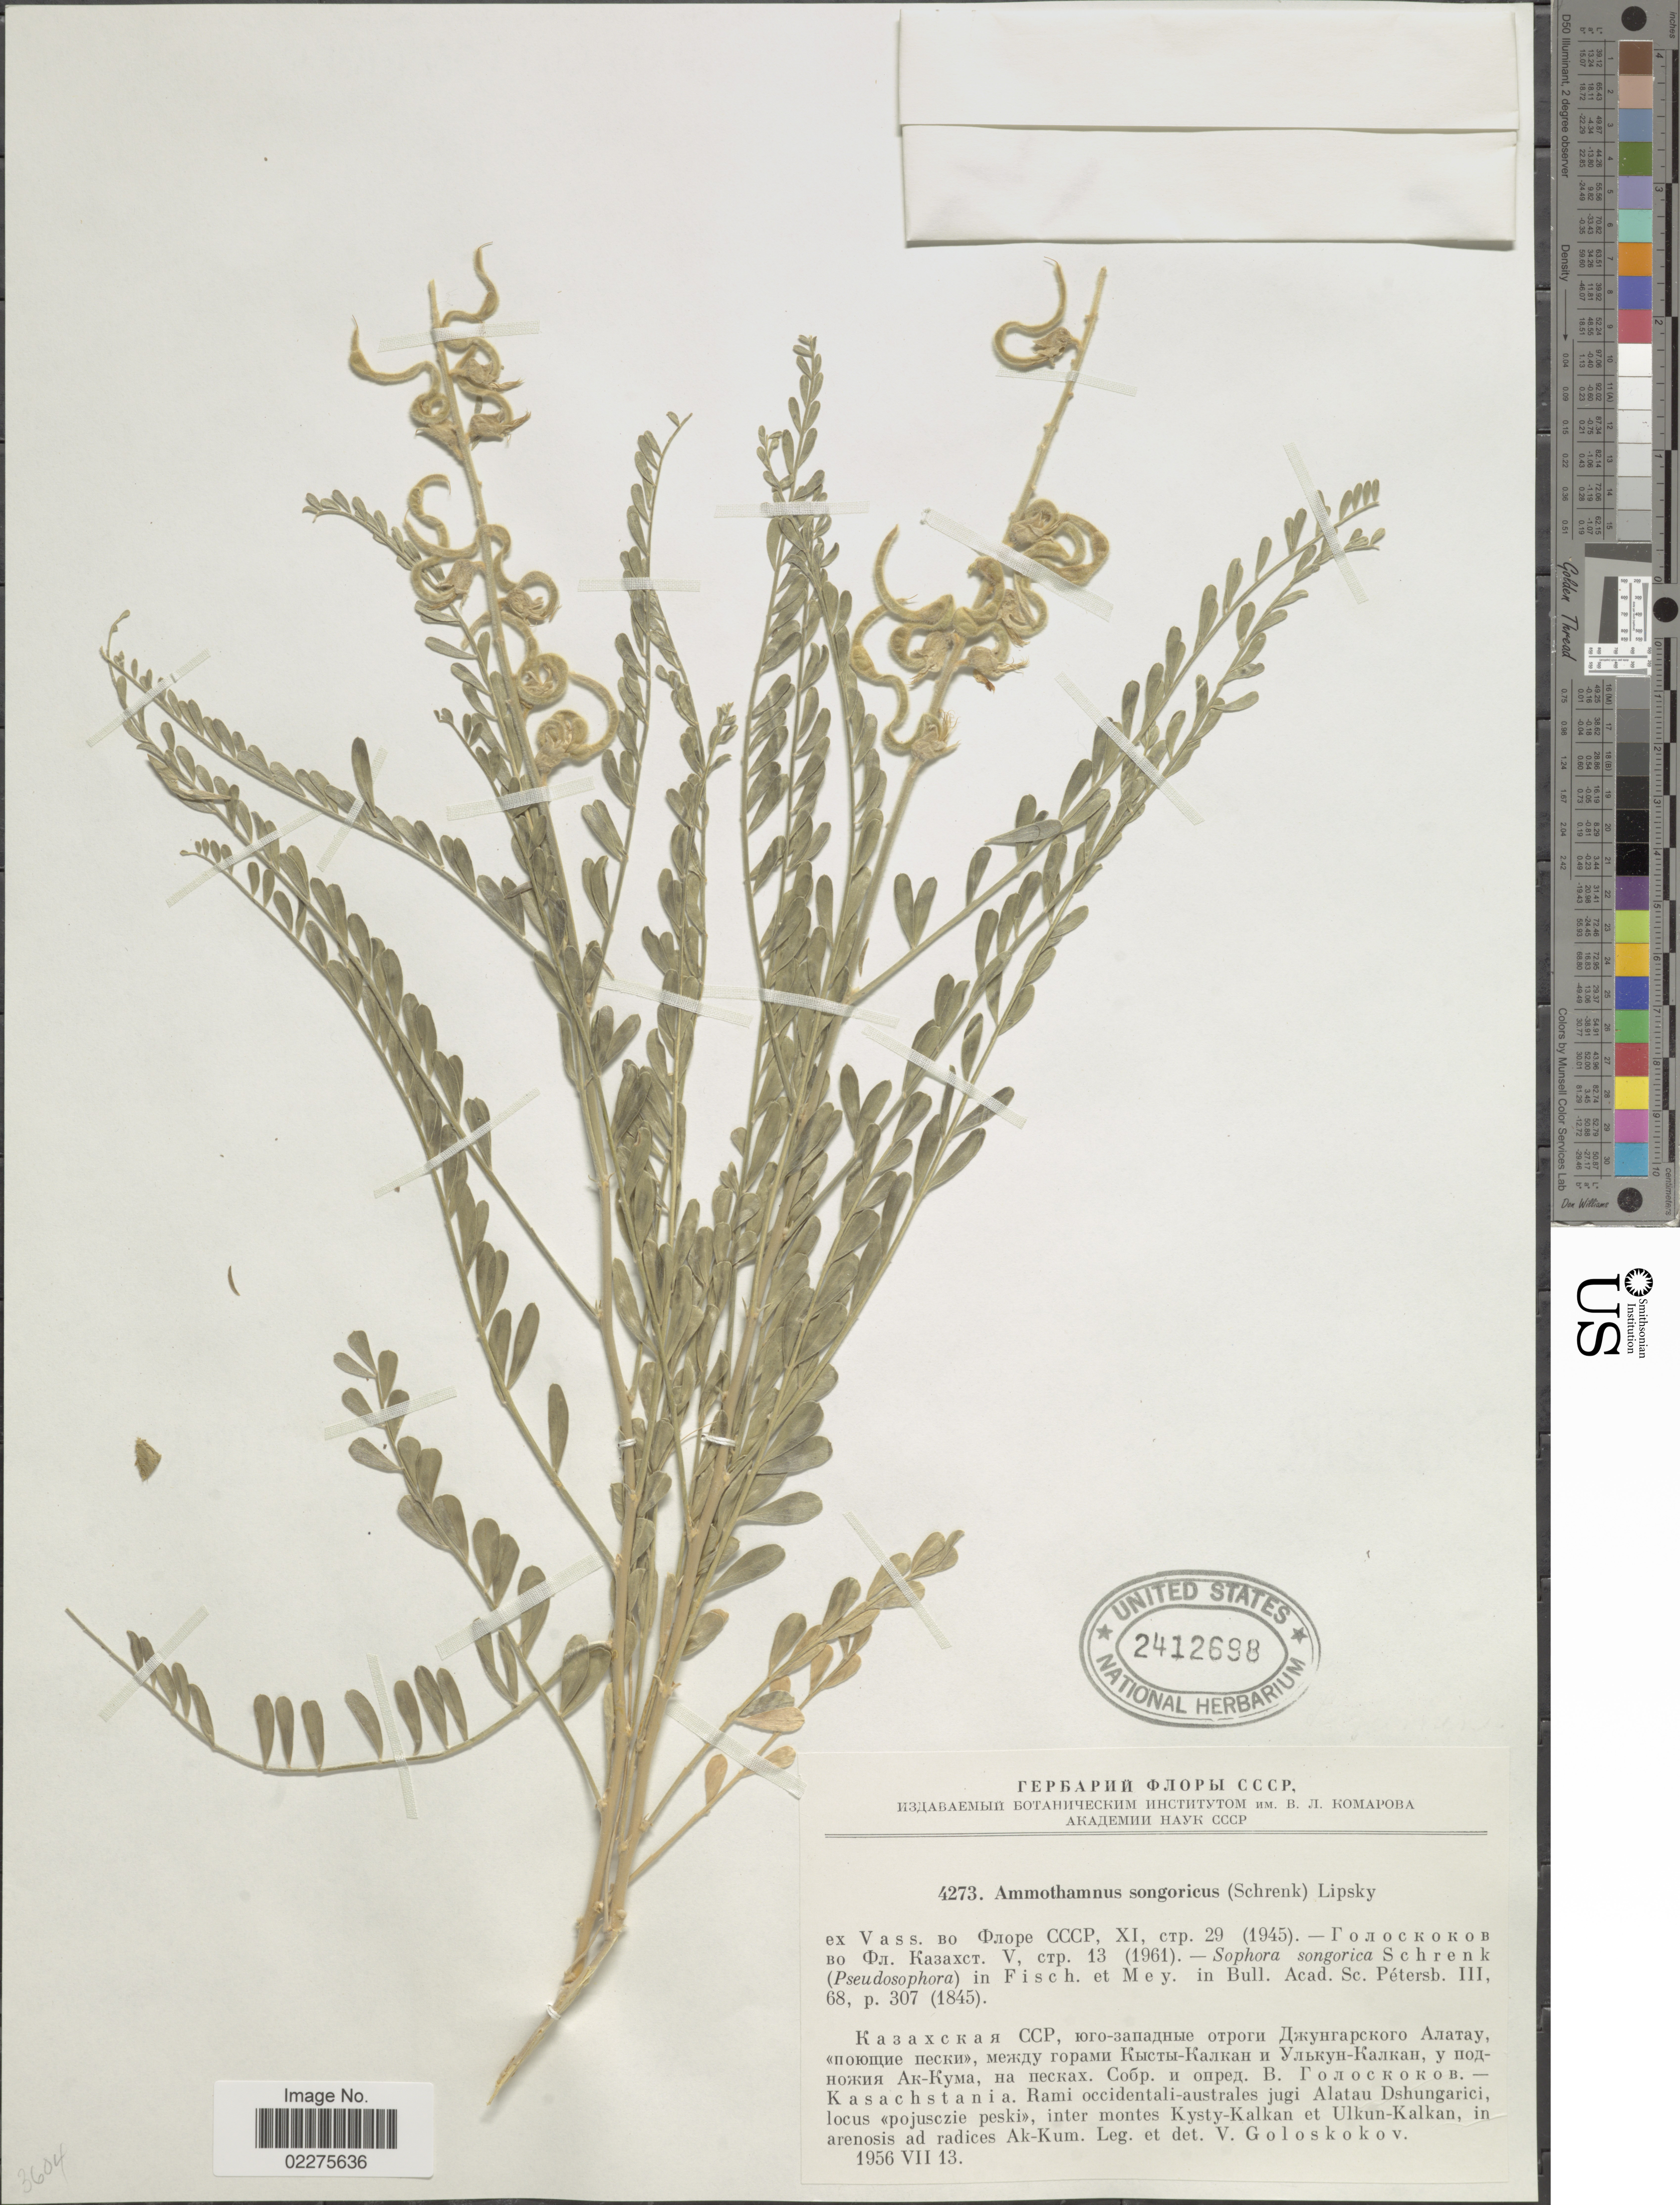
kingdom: Plantae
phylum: Tracheophyta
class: Magnoliopsida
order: Fabales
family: Fabaceae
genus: Ammothamnus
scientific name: Ammothamnus songoricus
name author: (Schrenk) Pavlov ex Lipsky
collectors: V. P. Goloskokov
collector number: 4273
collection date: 1956-07-13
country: Kazakhstan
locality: Rami occidentali-australies jugi Alatau Dshungarici, locus <<ojusczie peski>>, inter montes Kysty-Kalkan et Ulkun-Kalkan, in arenosis ad radices Ak-Kum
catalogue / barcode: US 2412698